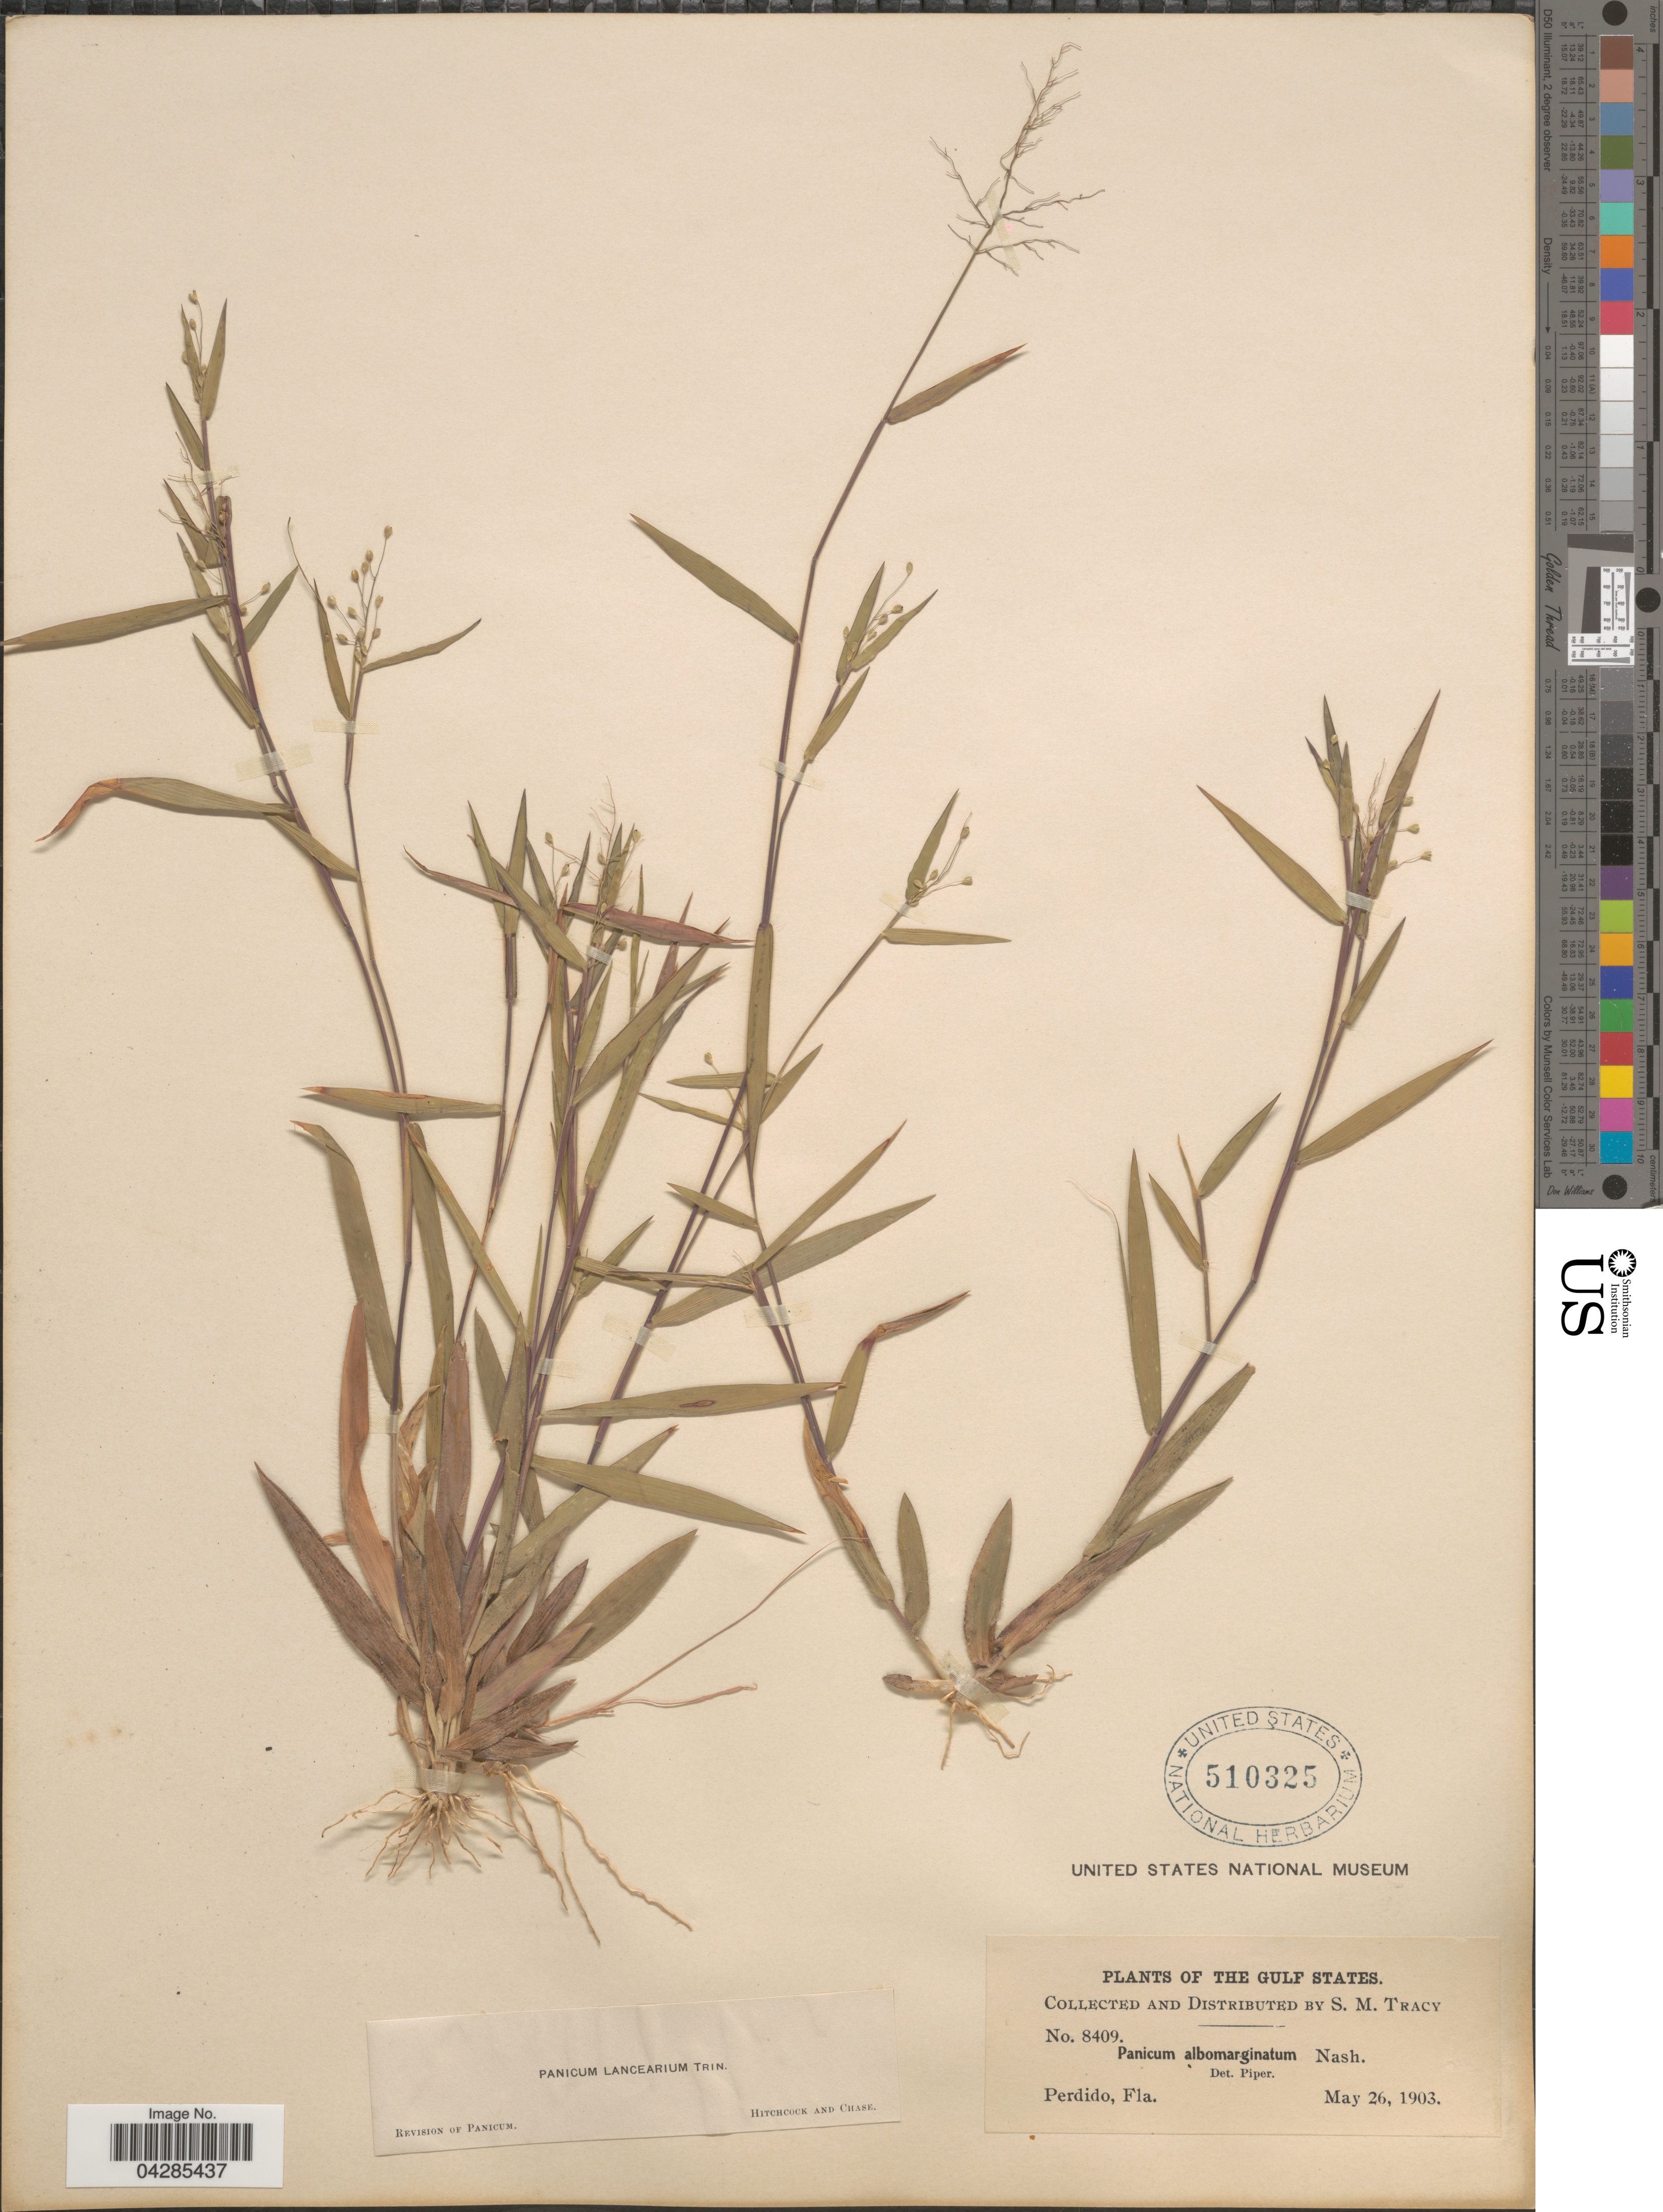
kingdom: Plantae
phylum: Tracheophyta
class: Liliopsida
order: Poales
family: Poaceae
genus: Dichanthelium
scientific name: Dichanthelium portoricense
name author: (Desv. ex Ham.) B.F. Hansen & Wunderlin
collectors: S. M. Tracy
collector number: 8409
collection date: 1903-05-26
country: United States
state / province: Florida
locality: The Gulf States. Perdido.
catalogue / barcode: US 510325